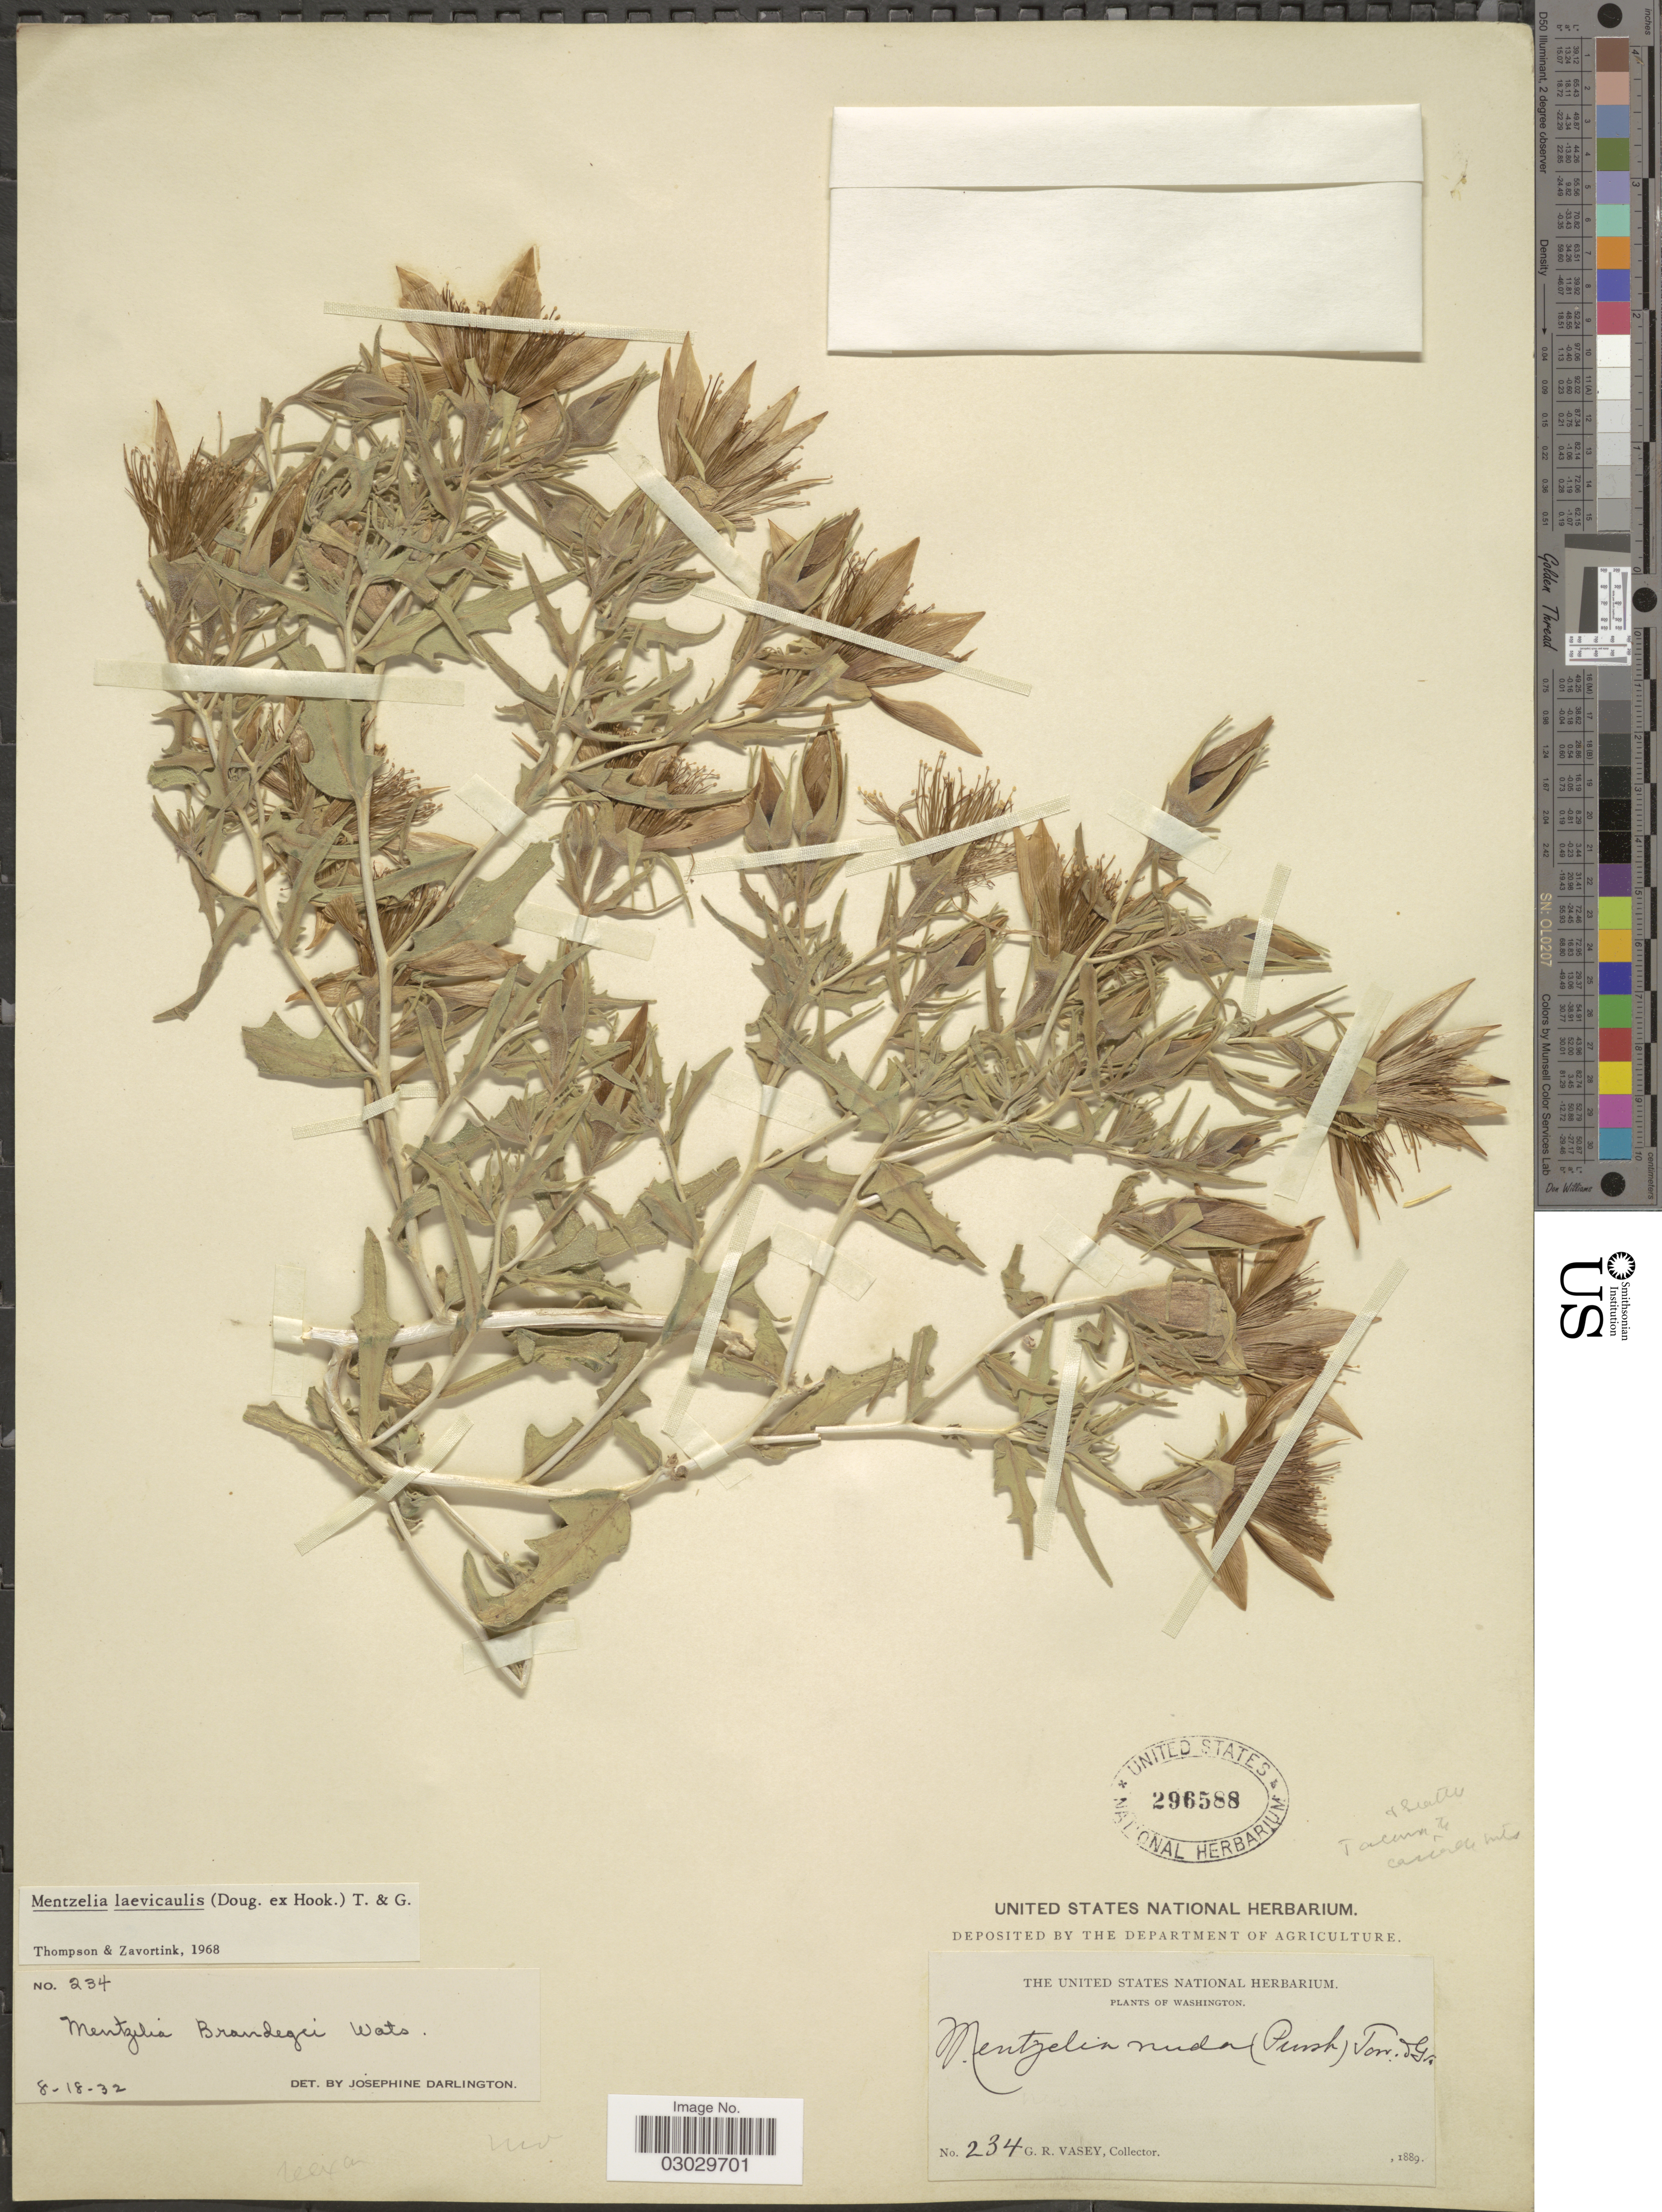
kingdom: Plantae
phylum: Tracheophyta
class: Magnoliopsida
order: Cornales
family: Loasaceae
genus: Mentzelia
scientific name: Mentzelia laevicaulis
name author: (Douglas ex Hook.) Torr. & A. Gray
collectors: G. R. Vasey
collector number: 234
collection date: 1889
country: United States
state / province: Washington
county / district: King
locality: Tacoma and Seattle to Cascade mts.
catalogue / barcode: US 296588